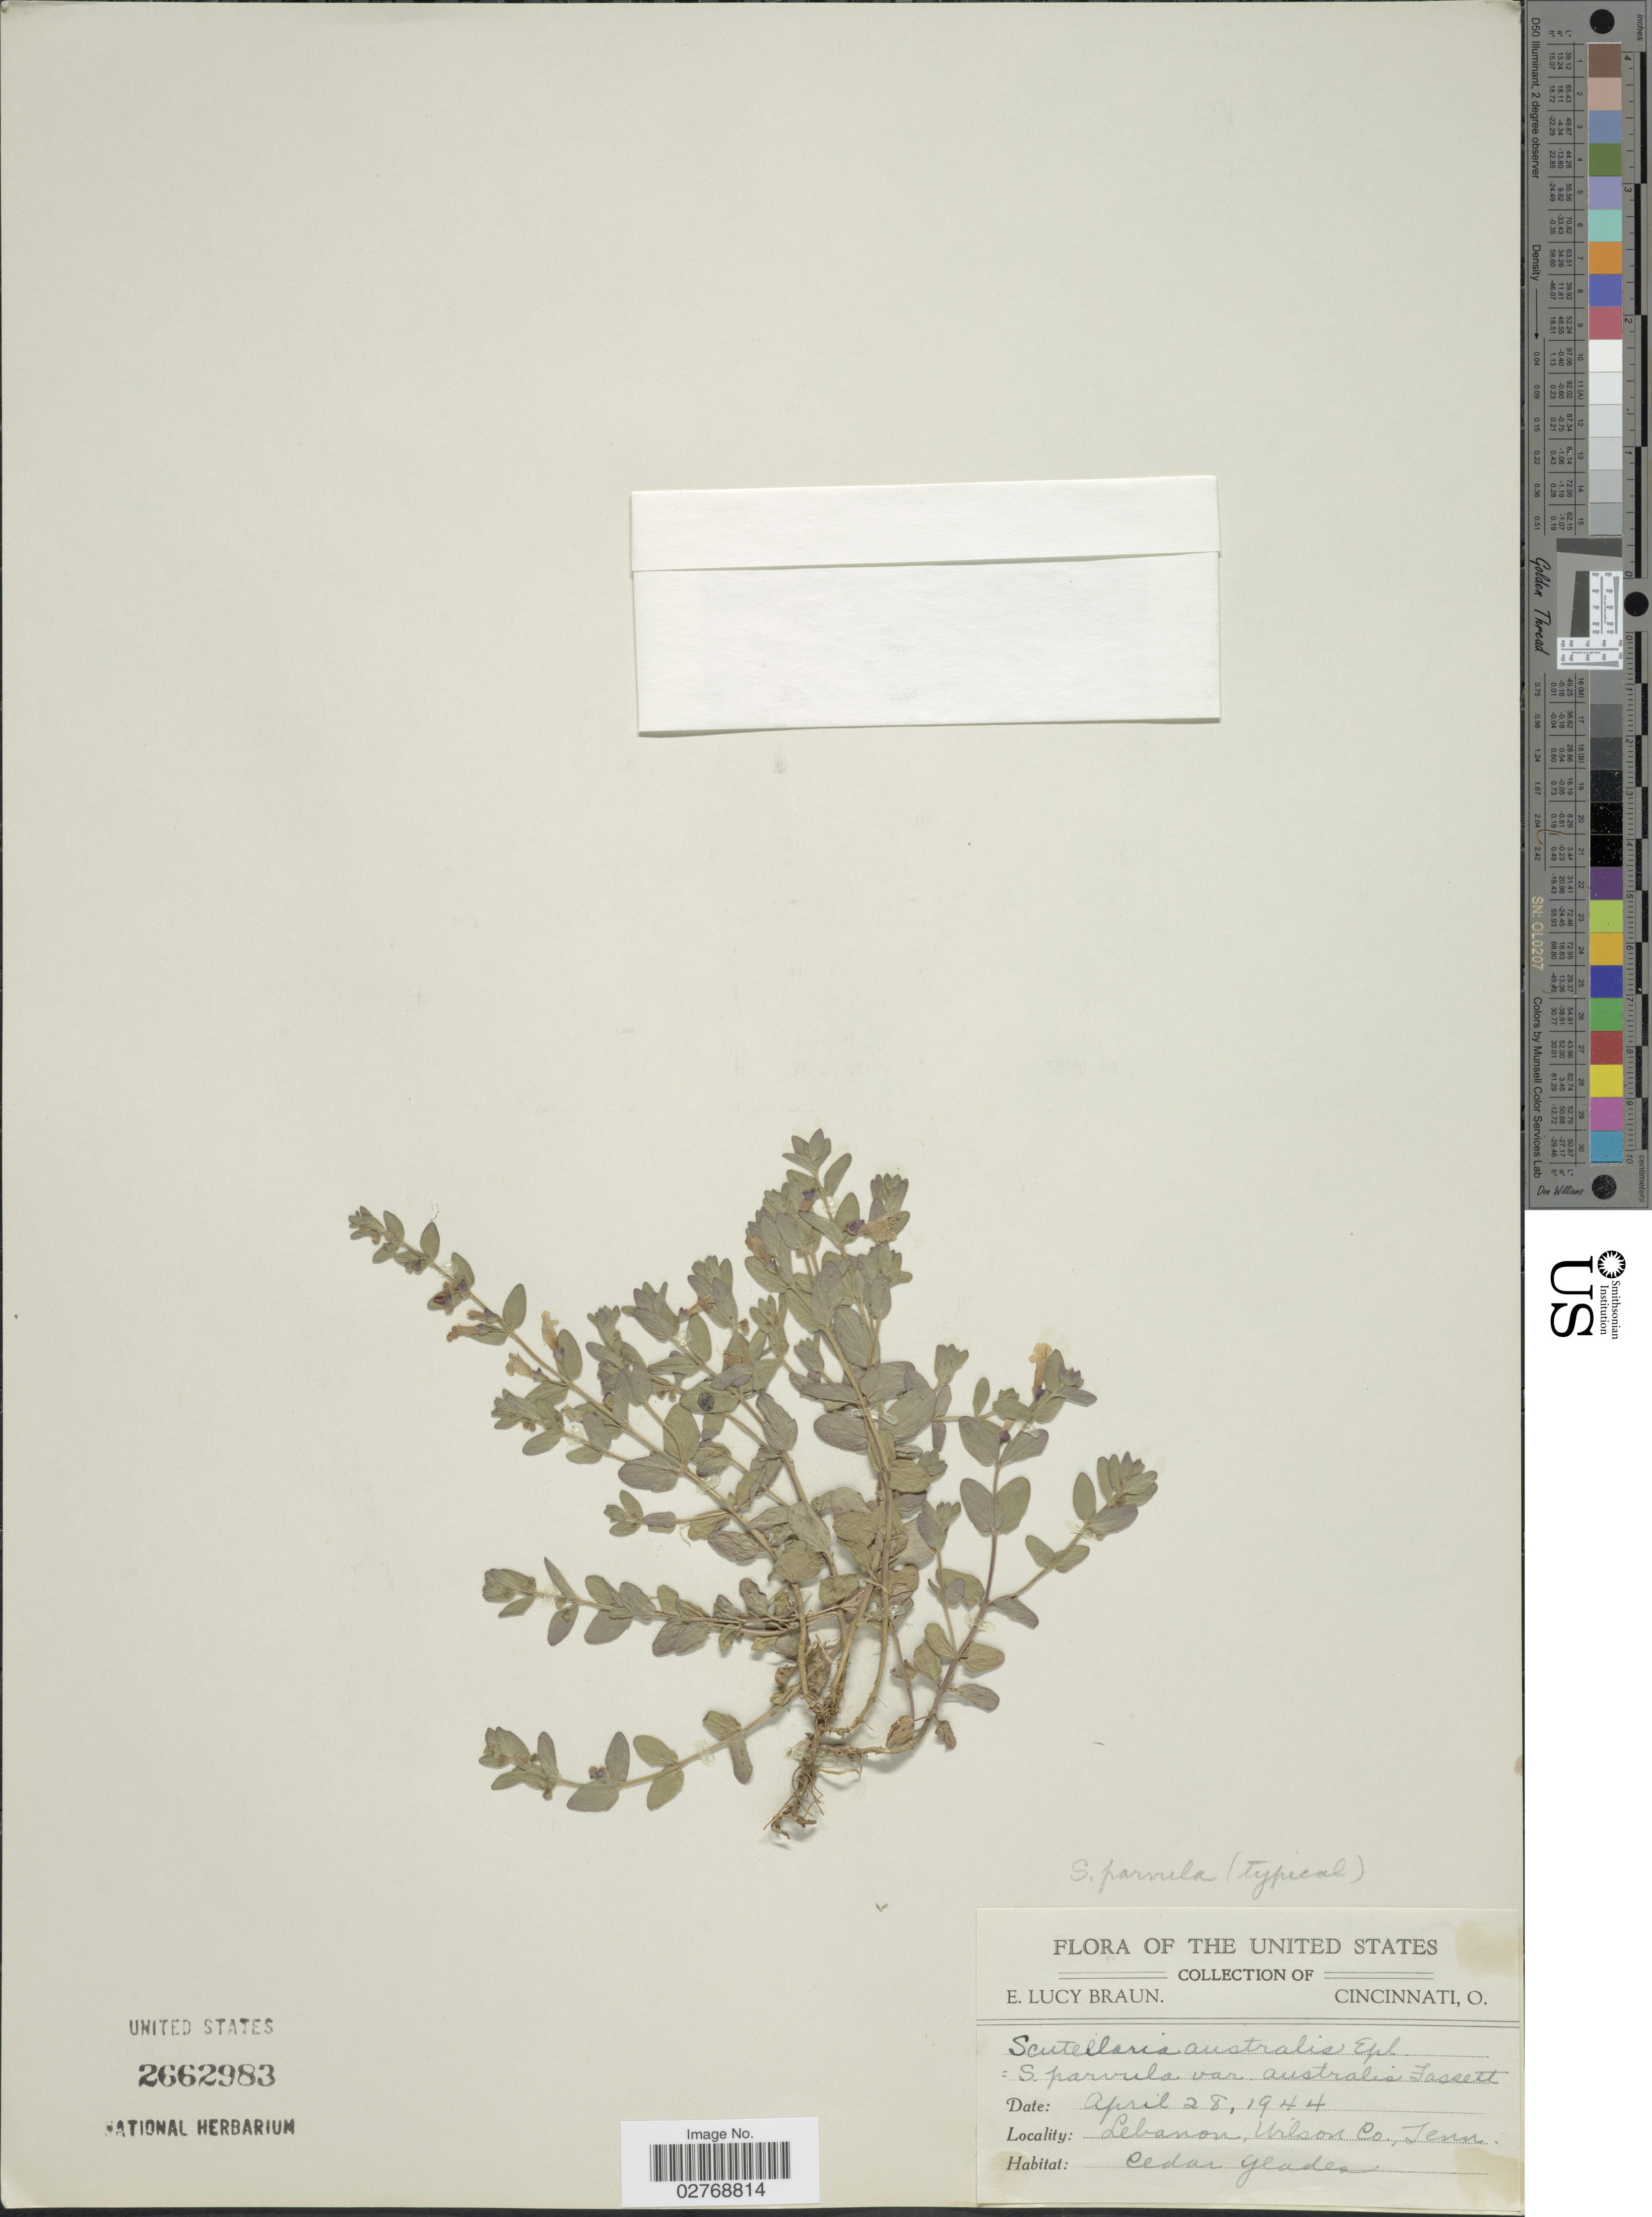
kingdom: Plantae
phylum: Tracheophyta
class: Magnoliopsida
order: Lamiales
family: Lamiaceae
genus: Scutellaria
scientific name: Scutellaria parvula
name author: Michx.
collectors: E. L. Braun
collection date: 1944-04-28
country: United States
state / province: Tennessee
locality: Lebanon, Wilson Co. Cedar Glades.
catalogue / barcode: US 2662983